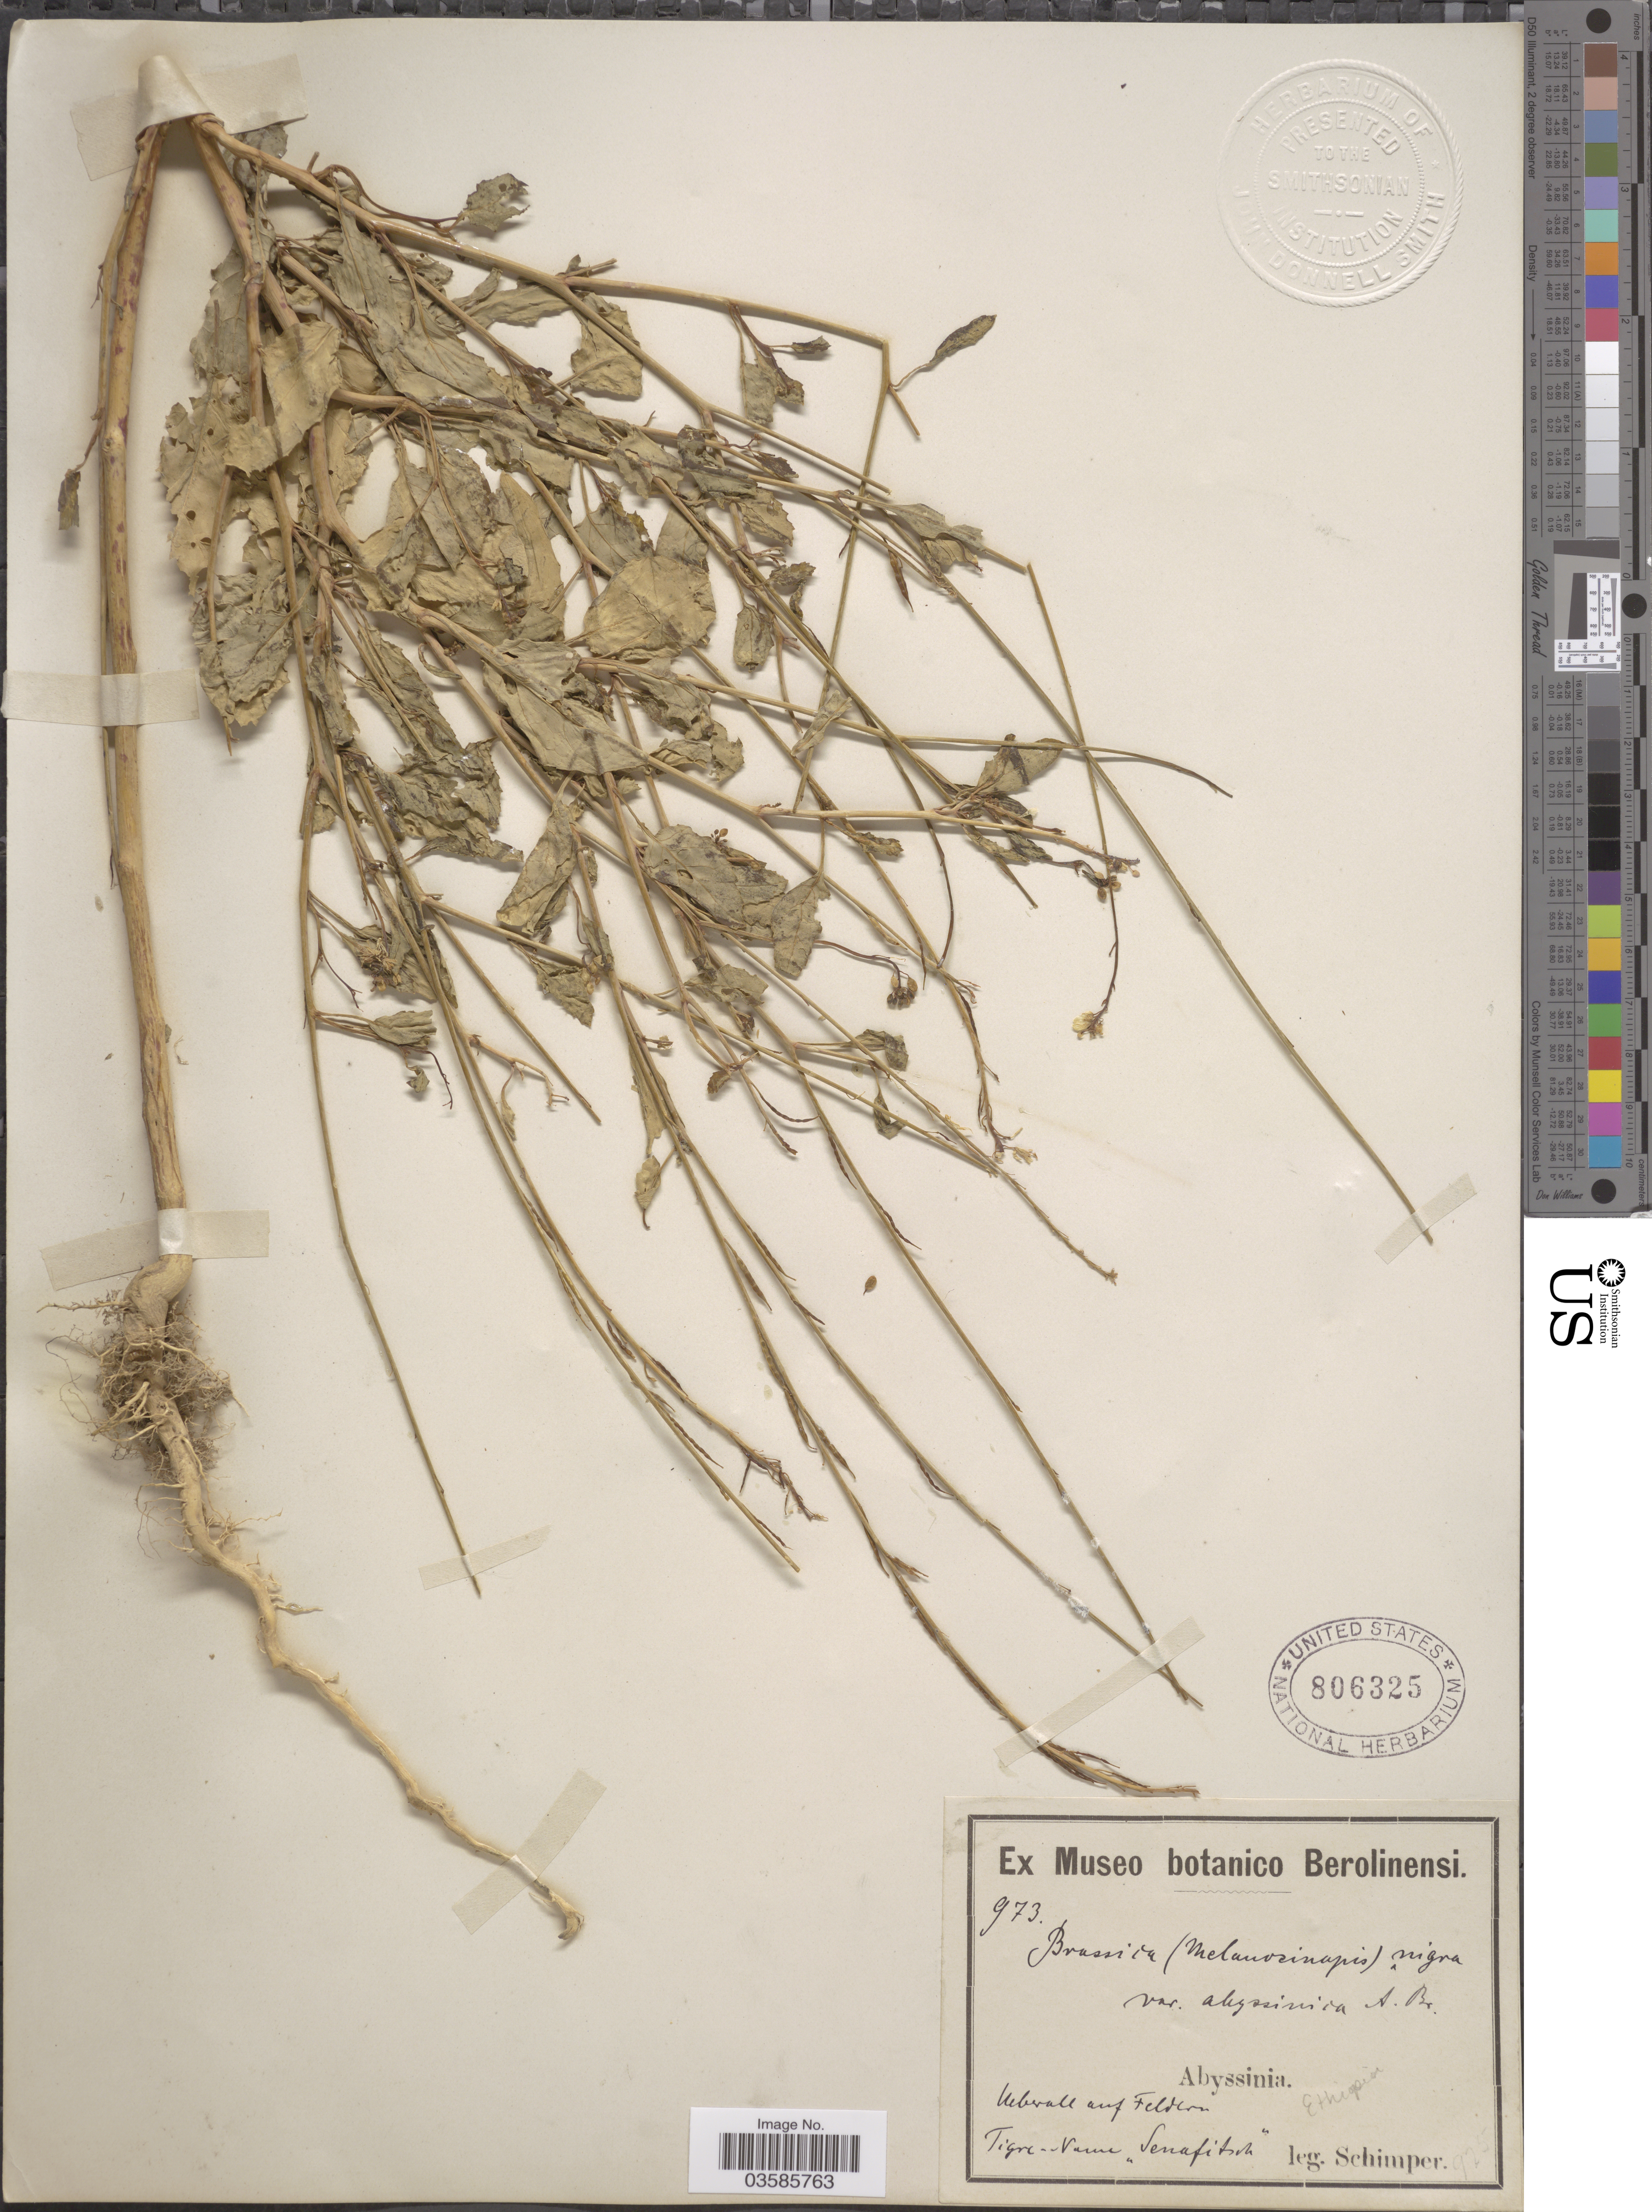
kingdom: Plantae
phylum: Tracheophyta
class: Magnoliopsida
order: Brassicales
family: Brassicaceae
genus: Brassica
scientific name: Brassica nigra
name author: (L.) W.D.J. Koch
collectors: -. Schimper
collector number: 973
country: Ethiopia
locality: Abyssinia. Uebrall auf Feldem. [interpreted] Tigre- Vame "Senafitsch". [interpreted] Ethiopia.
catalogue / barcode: US 806325